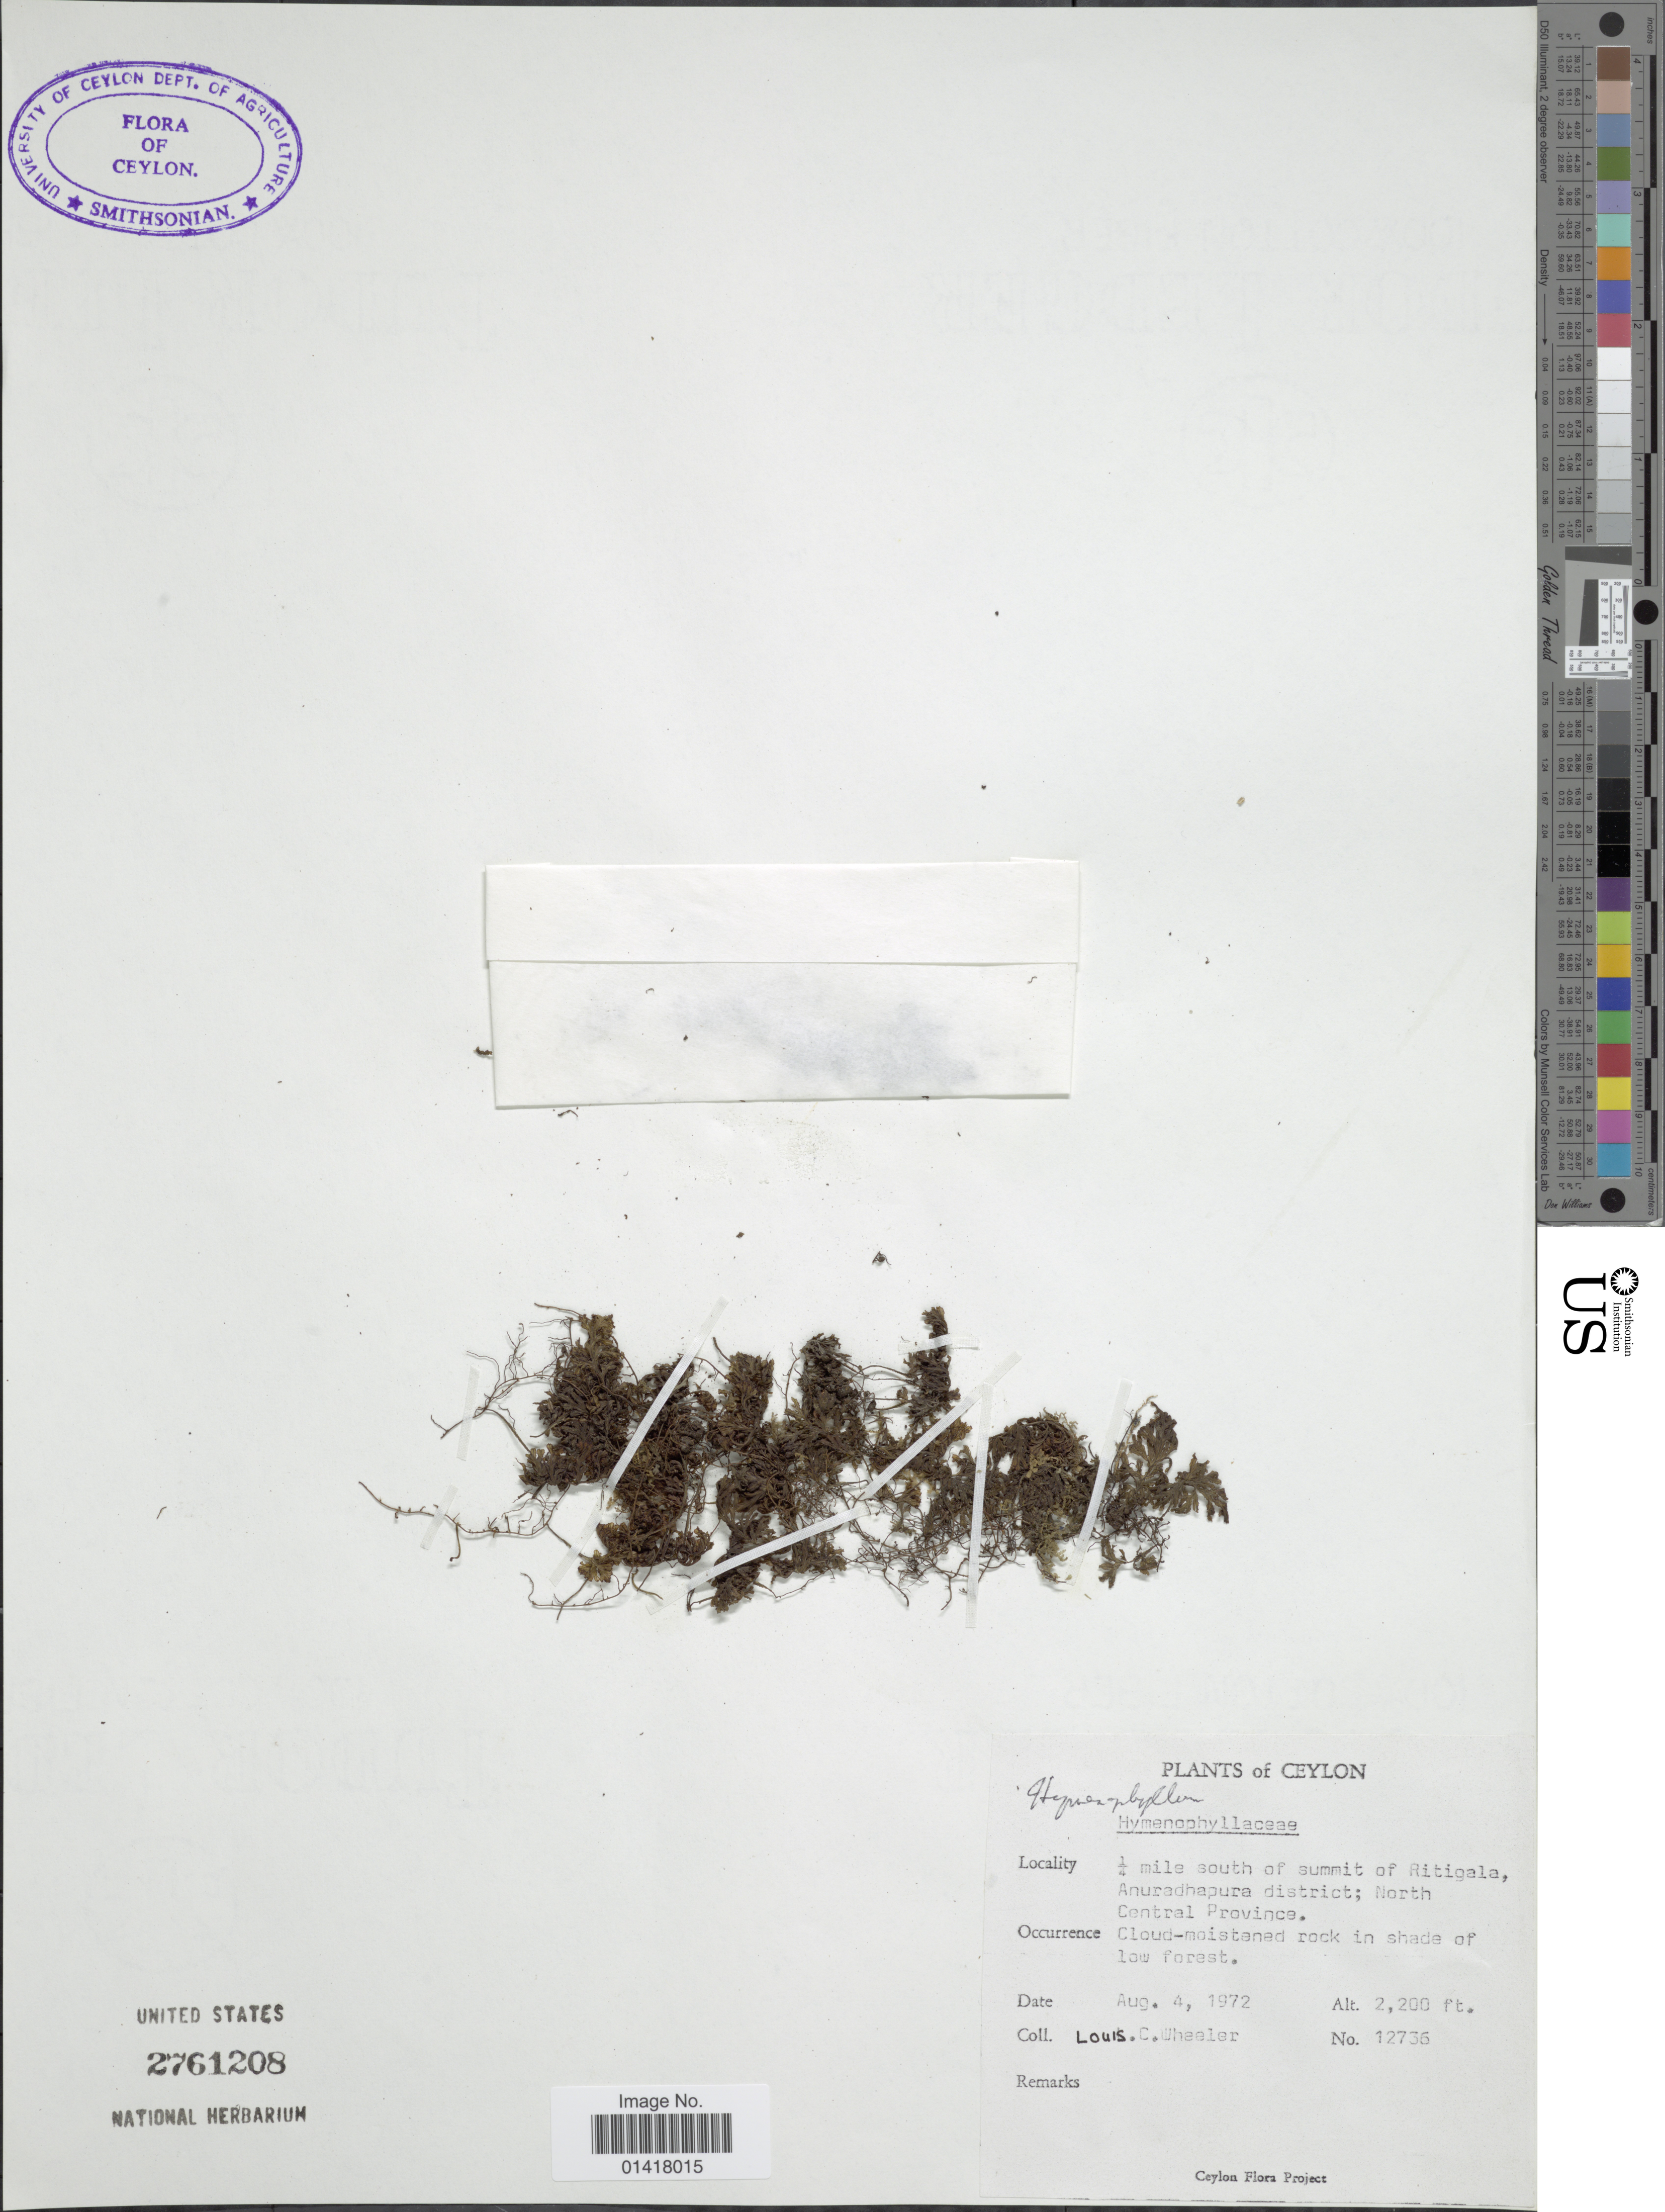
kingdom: Plantae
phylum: Tracheophyta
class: Polypodiopsida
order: Hymenophyllales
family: Hymenophyllaceae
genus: Hymenophyllum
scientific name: Hymenophyllum sp.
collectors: L. Whaeler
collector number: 12736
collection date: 1972-08-04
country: Sri Lanka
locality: Ceylon, 0,25 mile south of summit of Ritigala, Anuradhapura district; North Central Province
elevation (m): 671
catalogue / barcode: US 2761208